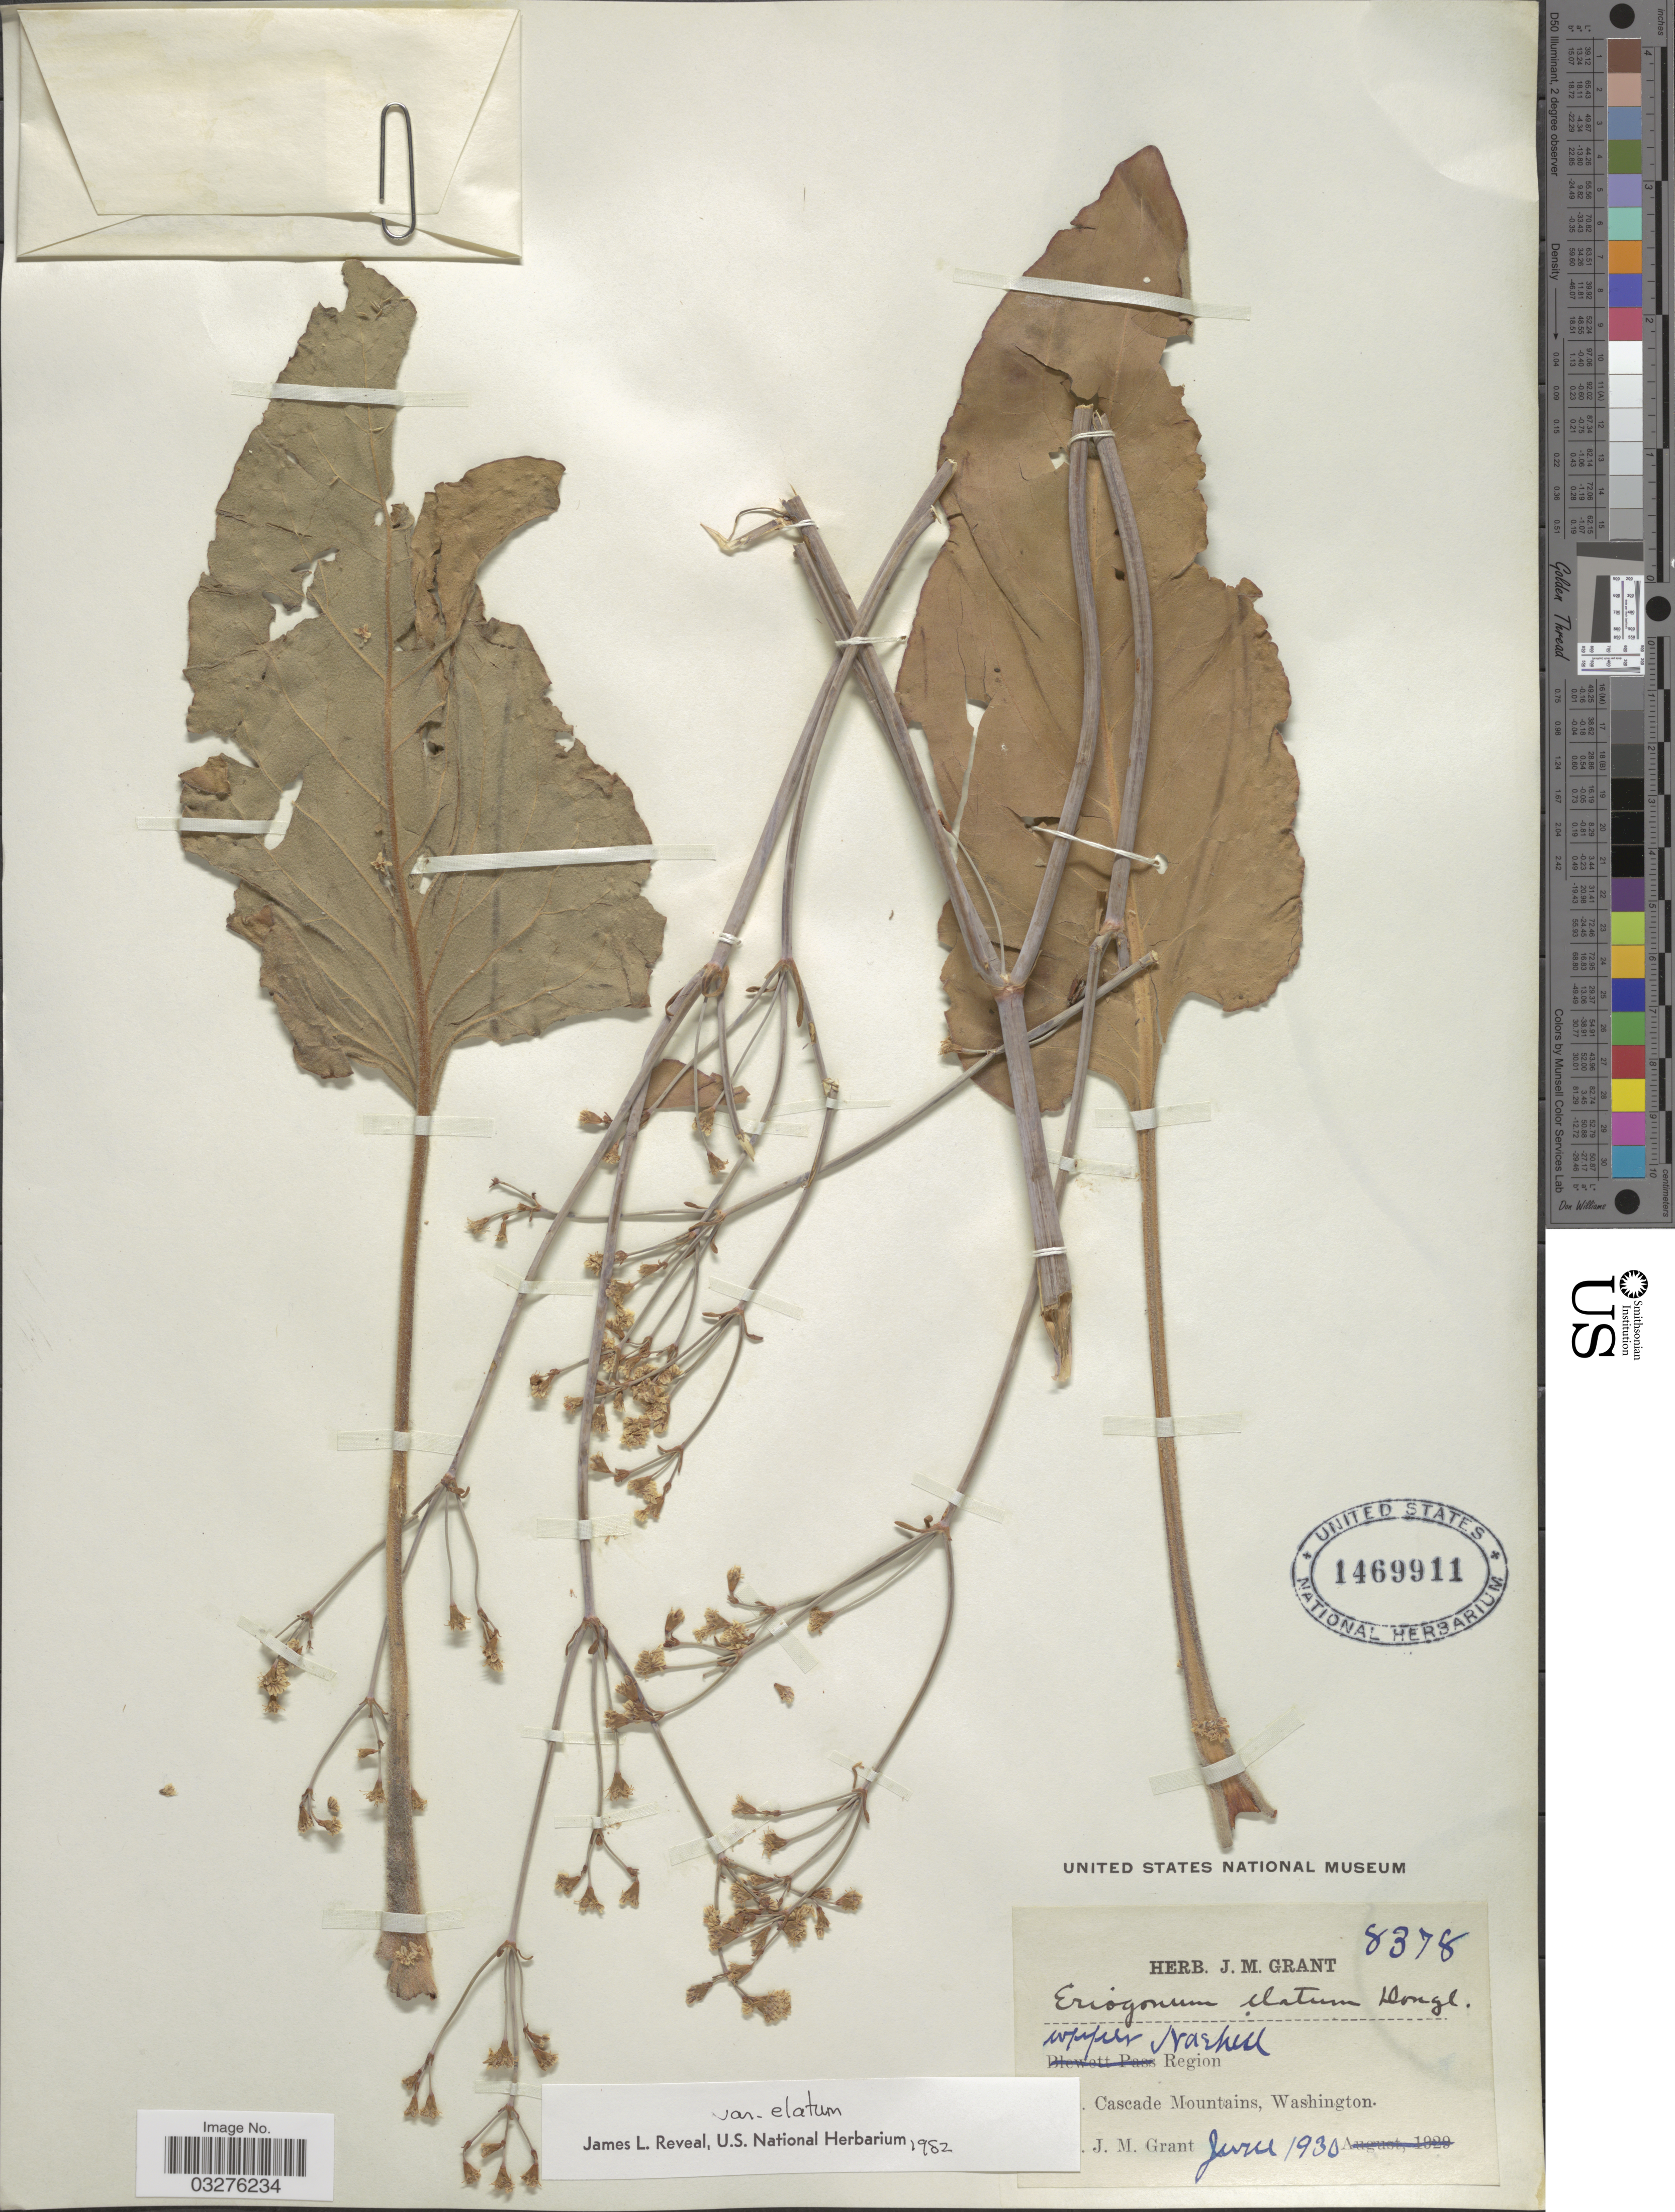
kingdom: Plantae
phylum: Tracheophyta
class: Magnoliopsida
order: Caryophyllales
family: Polygonaceae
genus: Eriogonum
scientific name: Eriogonum elatum var. elatum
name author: Douglas ex Benth.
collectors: J. M. Grant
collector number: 8378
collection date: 1930-06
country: United States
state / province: Washington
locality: Upper Nashes Region, [illegible text] Cascade Mountains.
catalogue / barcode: US 1469911